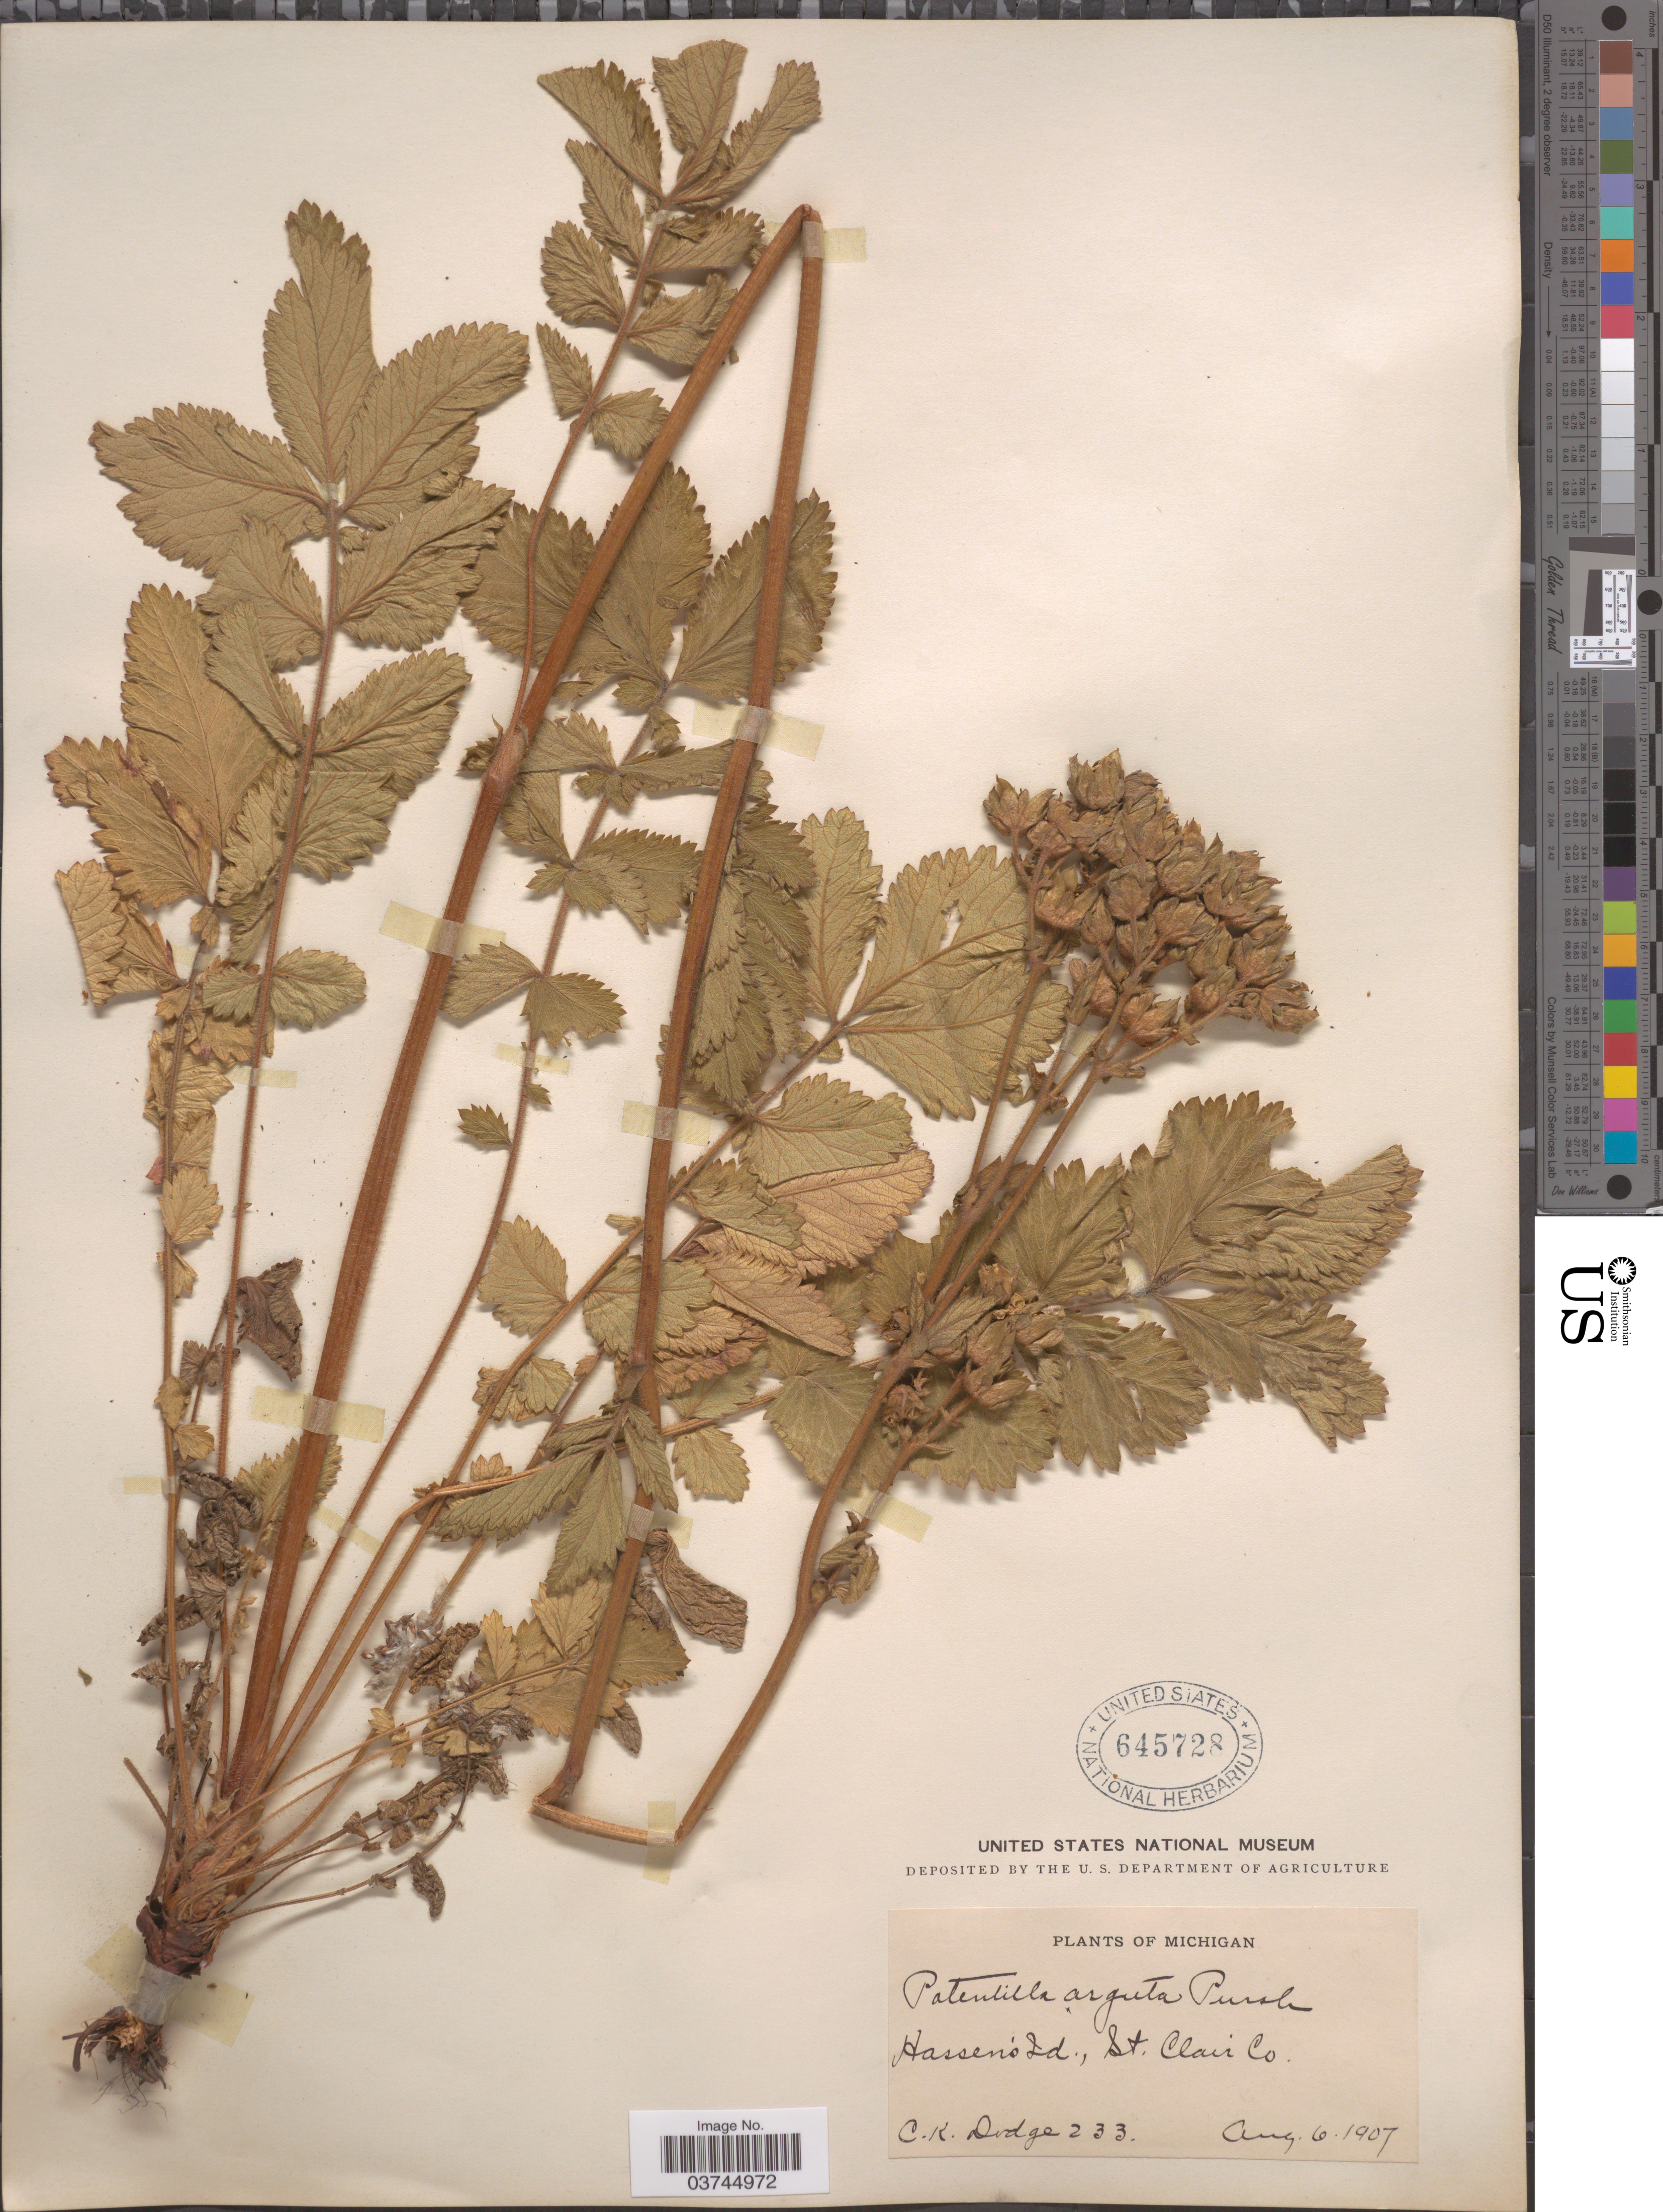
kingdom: Plantae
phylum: Tracheophyta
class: Magnoliopsida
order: Rosales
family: Rosaceae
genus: Drymocallis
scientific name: Drymocallis arguta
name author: (Pursh) Rydb.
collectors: C. Dodge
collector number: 233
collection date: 1907-08-06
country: United States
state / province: Michigan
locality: Hassen's Id., St. Clair Co.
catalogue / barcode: US 645728